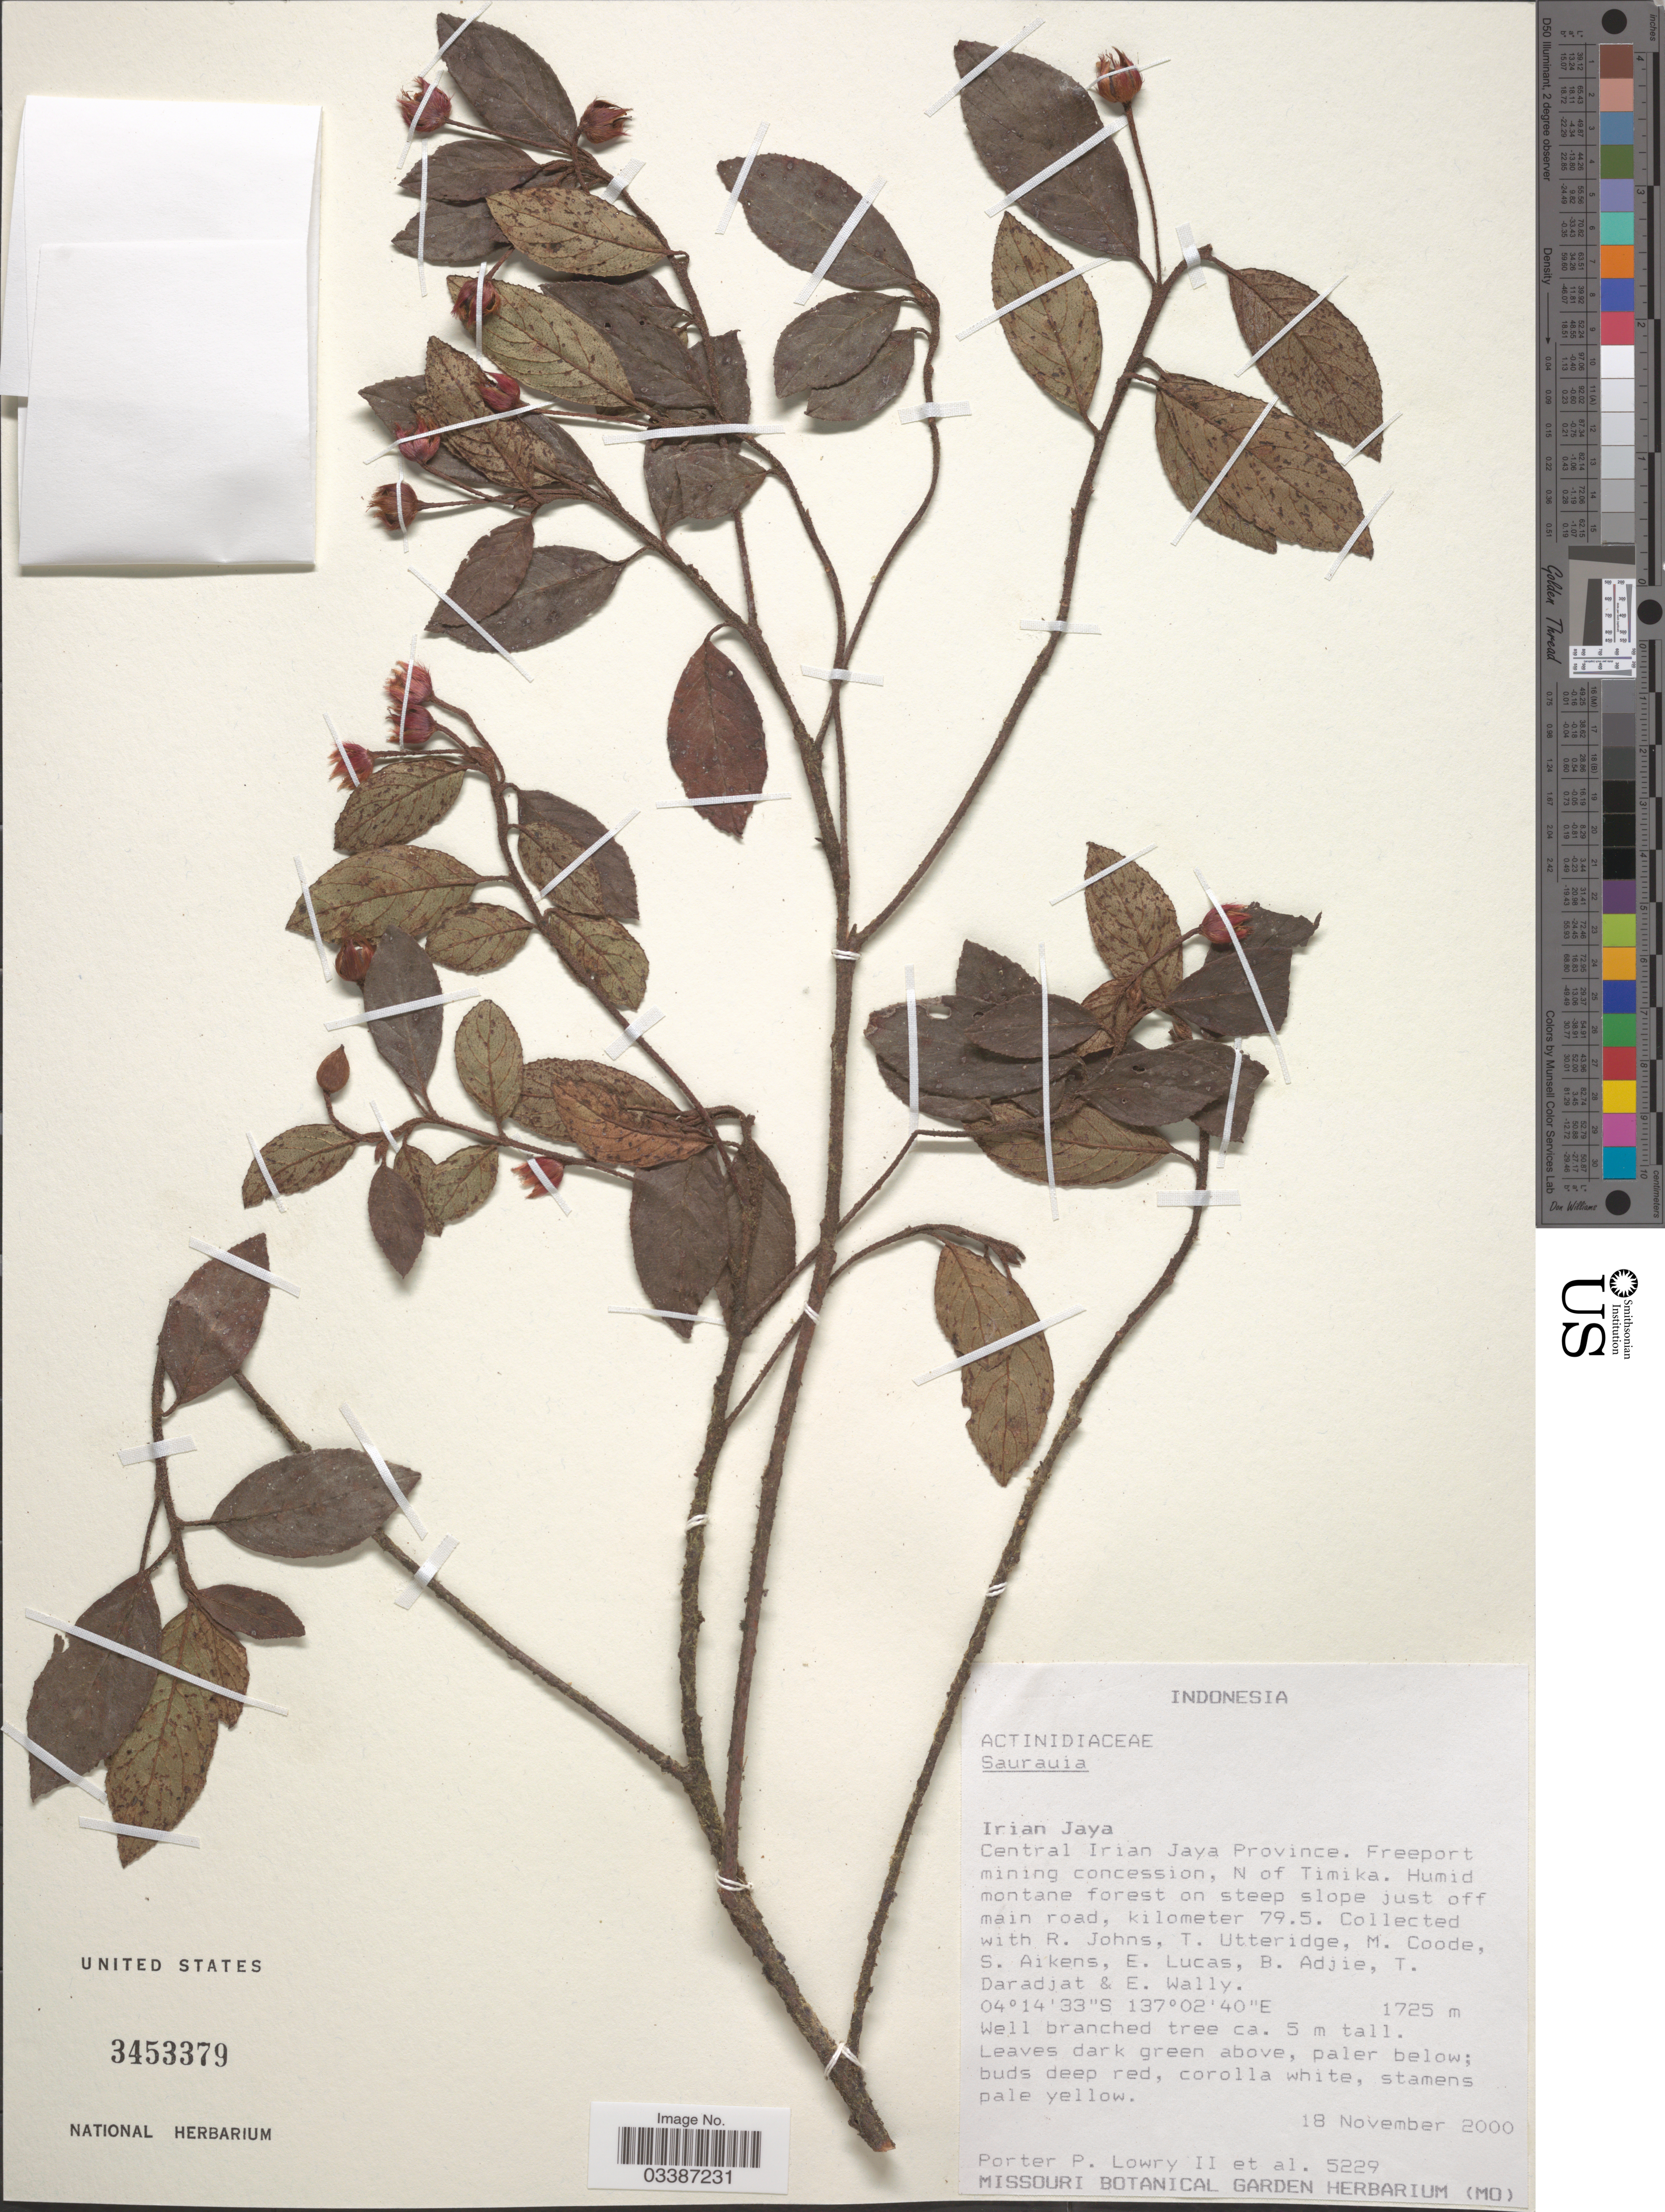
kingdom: Plantae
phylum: Tracheophyta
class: Magnoliopsida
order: Ericales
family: Actinidiaceae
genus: Saurauia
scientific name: Saurauia sp.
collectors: P. P. Lowry, R. Johns, T. M. A. Utteridge & M. Coode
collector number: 5229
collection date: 2000-11-18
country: Indonesia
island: New Guinea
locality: Irian Jaya. Central Irian Jaya Province. Freeport mining concession, N of Timika. Humid montane forest on steep slope just off main road, kilometer 79.5.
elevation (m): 1725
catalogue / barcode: US 3453379